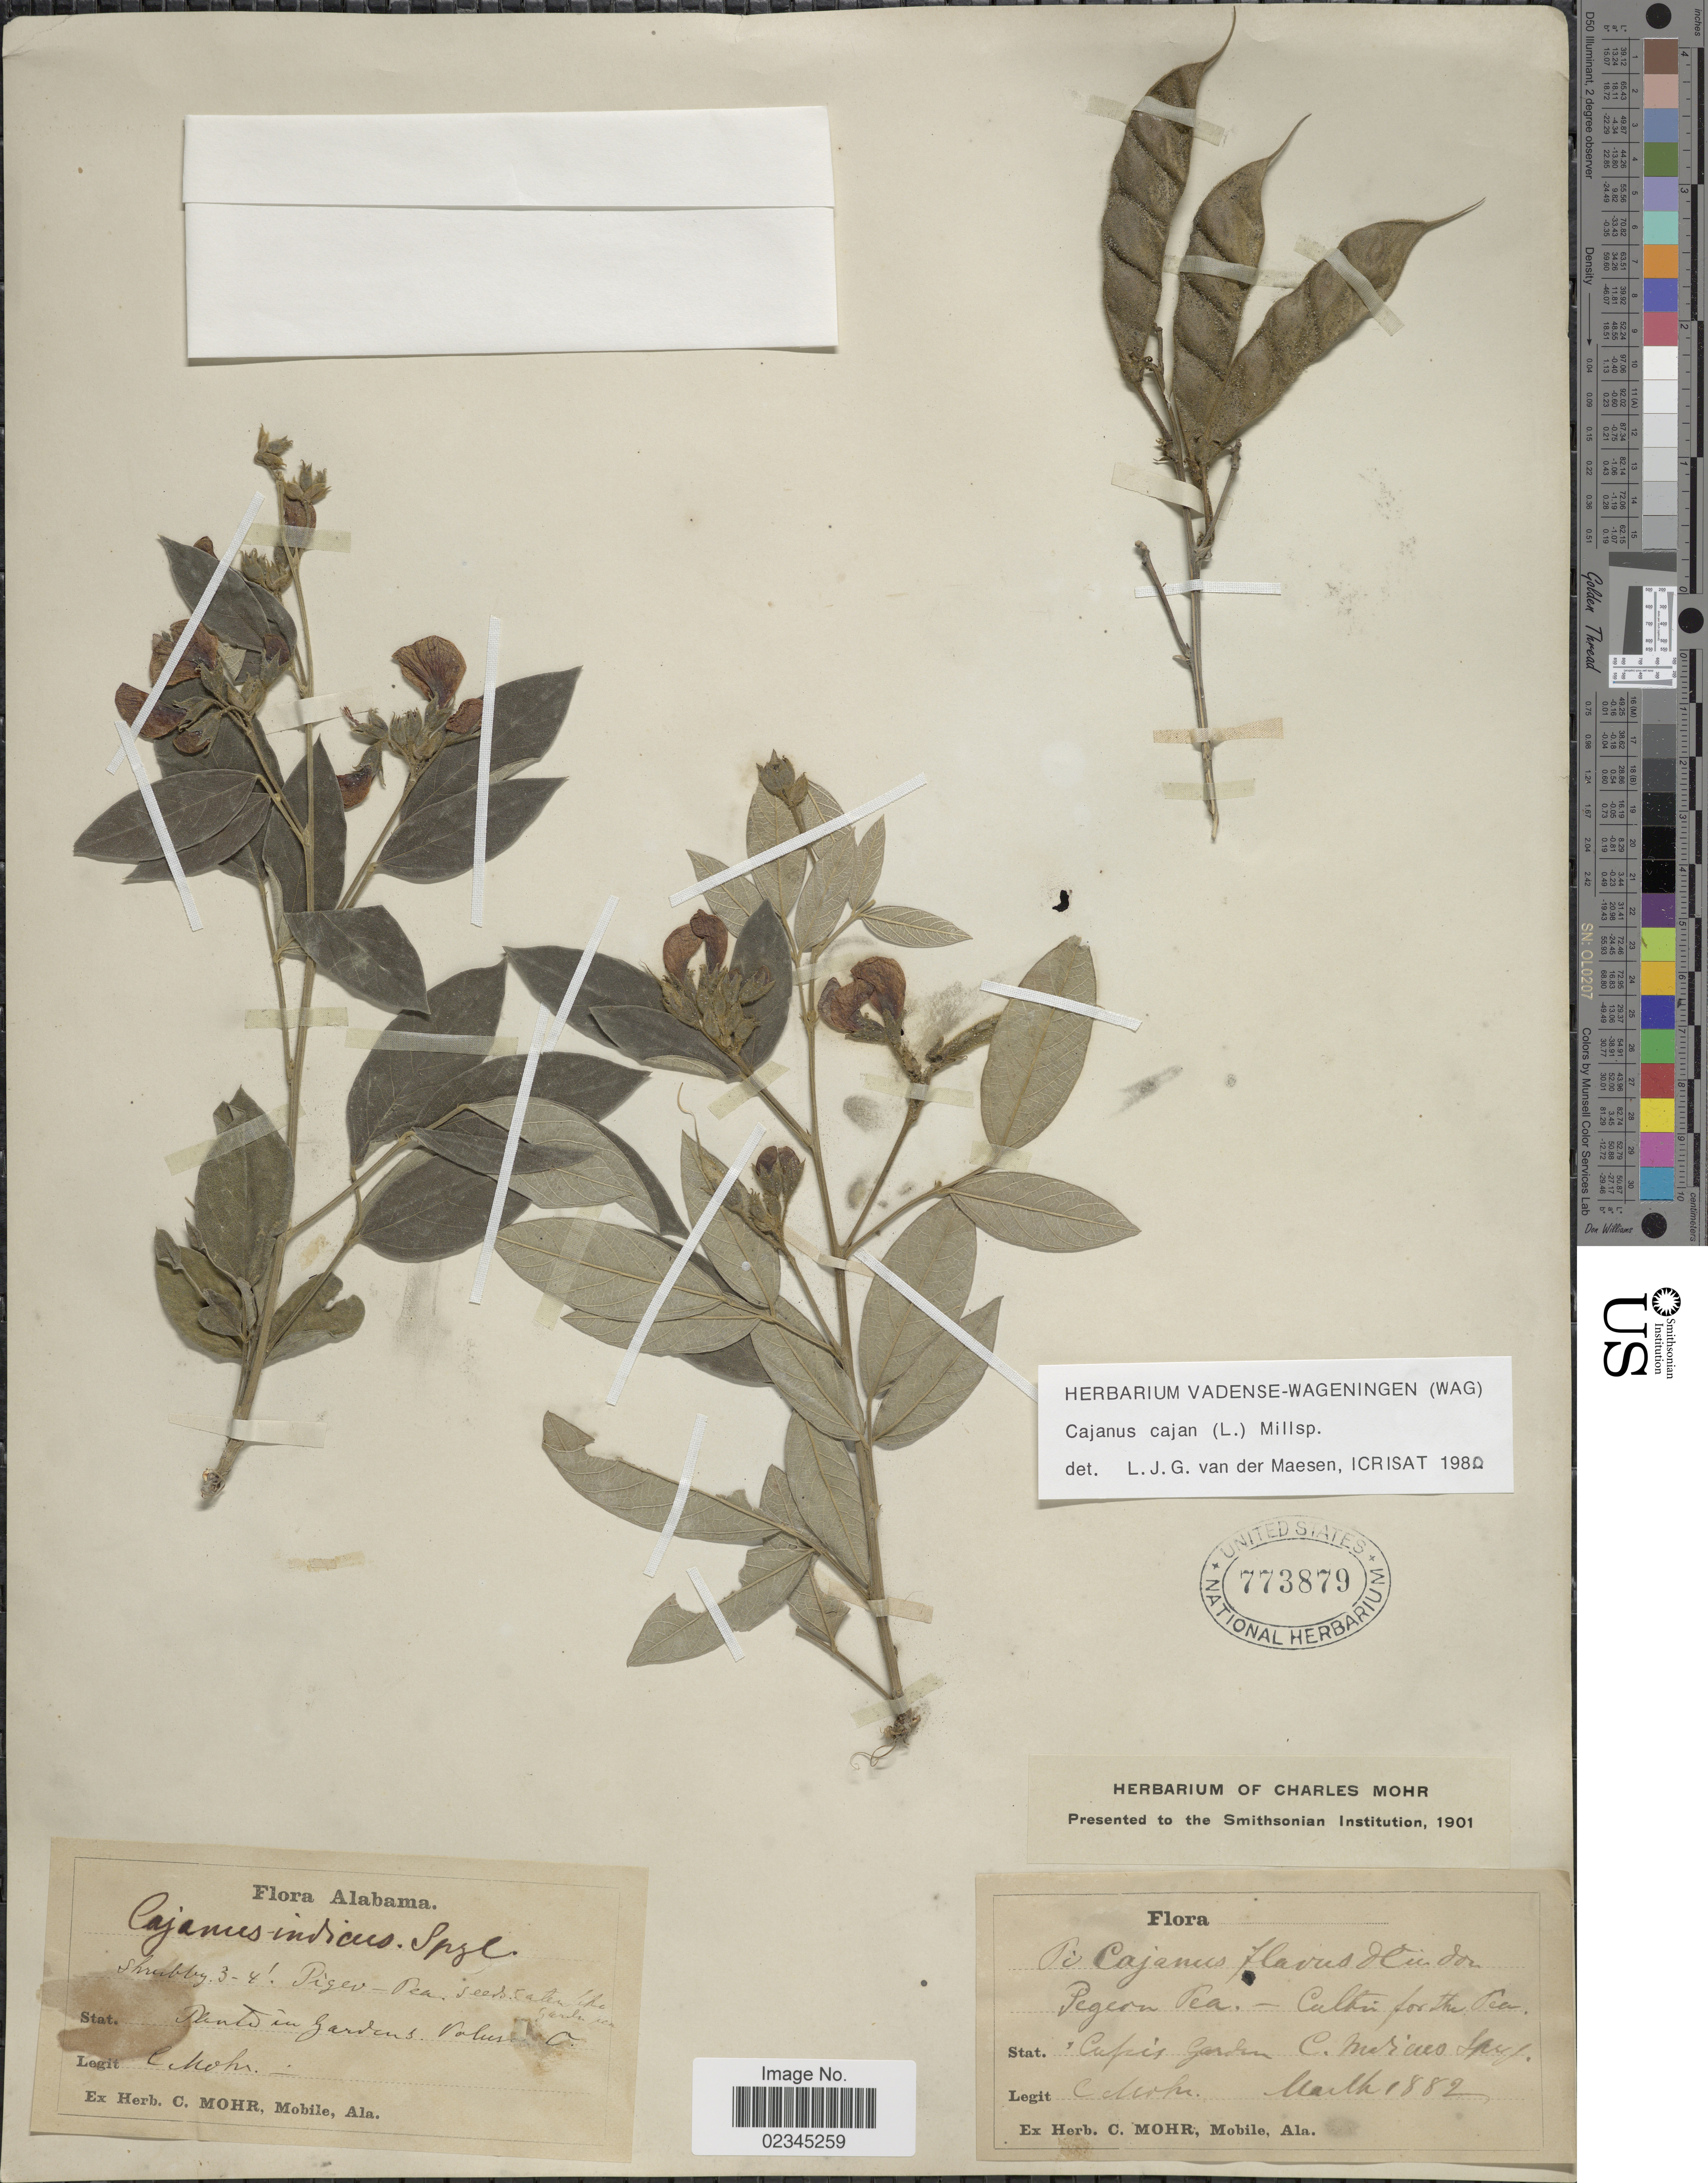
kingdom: Plantae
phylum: Tracheophyta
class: Magnoliopsida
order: Fabales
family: Fabaceae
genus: Cajanus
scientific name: Cajanus cajan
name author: (L.) Huth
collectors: Mohr, C. T. (herbarium)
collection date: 1882-03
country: United States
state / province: Alabama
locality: Capis Gardens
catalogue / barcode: US 773879